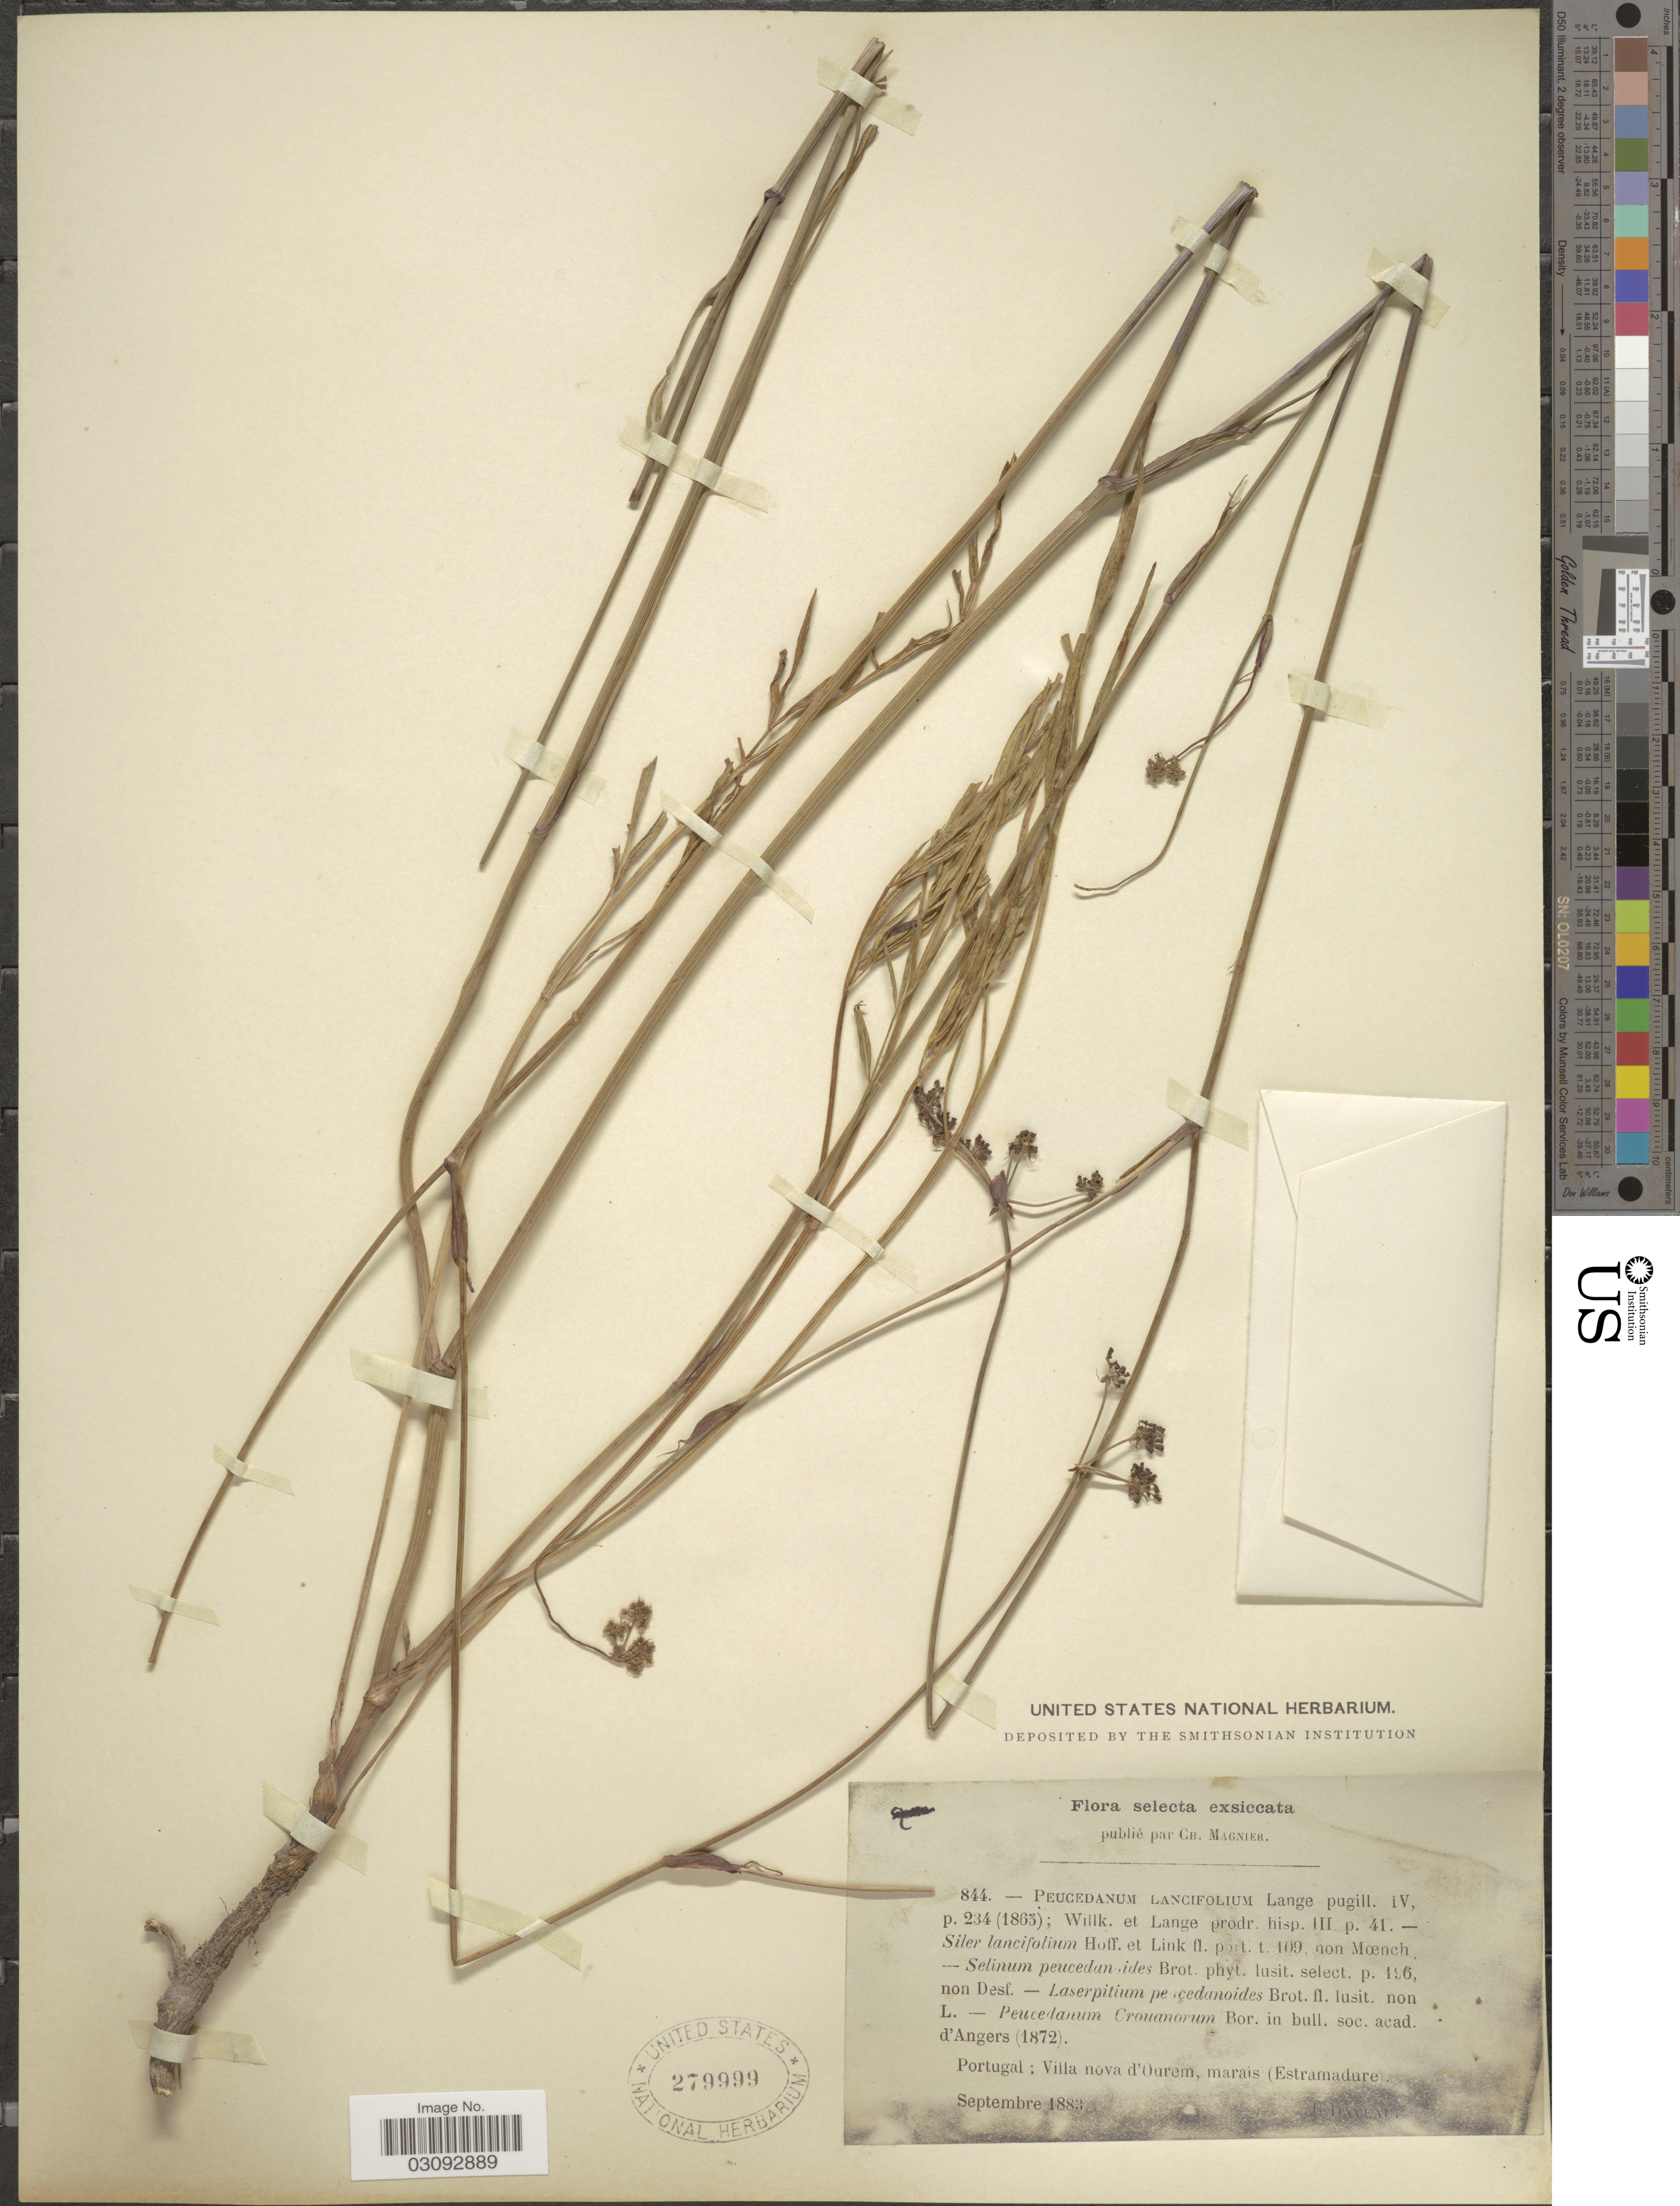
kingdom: Plantae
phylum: Tracheophyta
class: Magnoliopsida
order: Apiales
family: Apiaceae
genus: Peucedanum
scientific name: Peucedanum lancifolium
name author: Lange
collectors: J. Daveau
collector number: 844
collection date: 1883-09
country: Portugal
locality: Villa nova d'Ourem, marais (Estramadure).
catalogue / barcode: US 279999